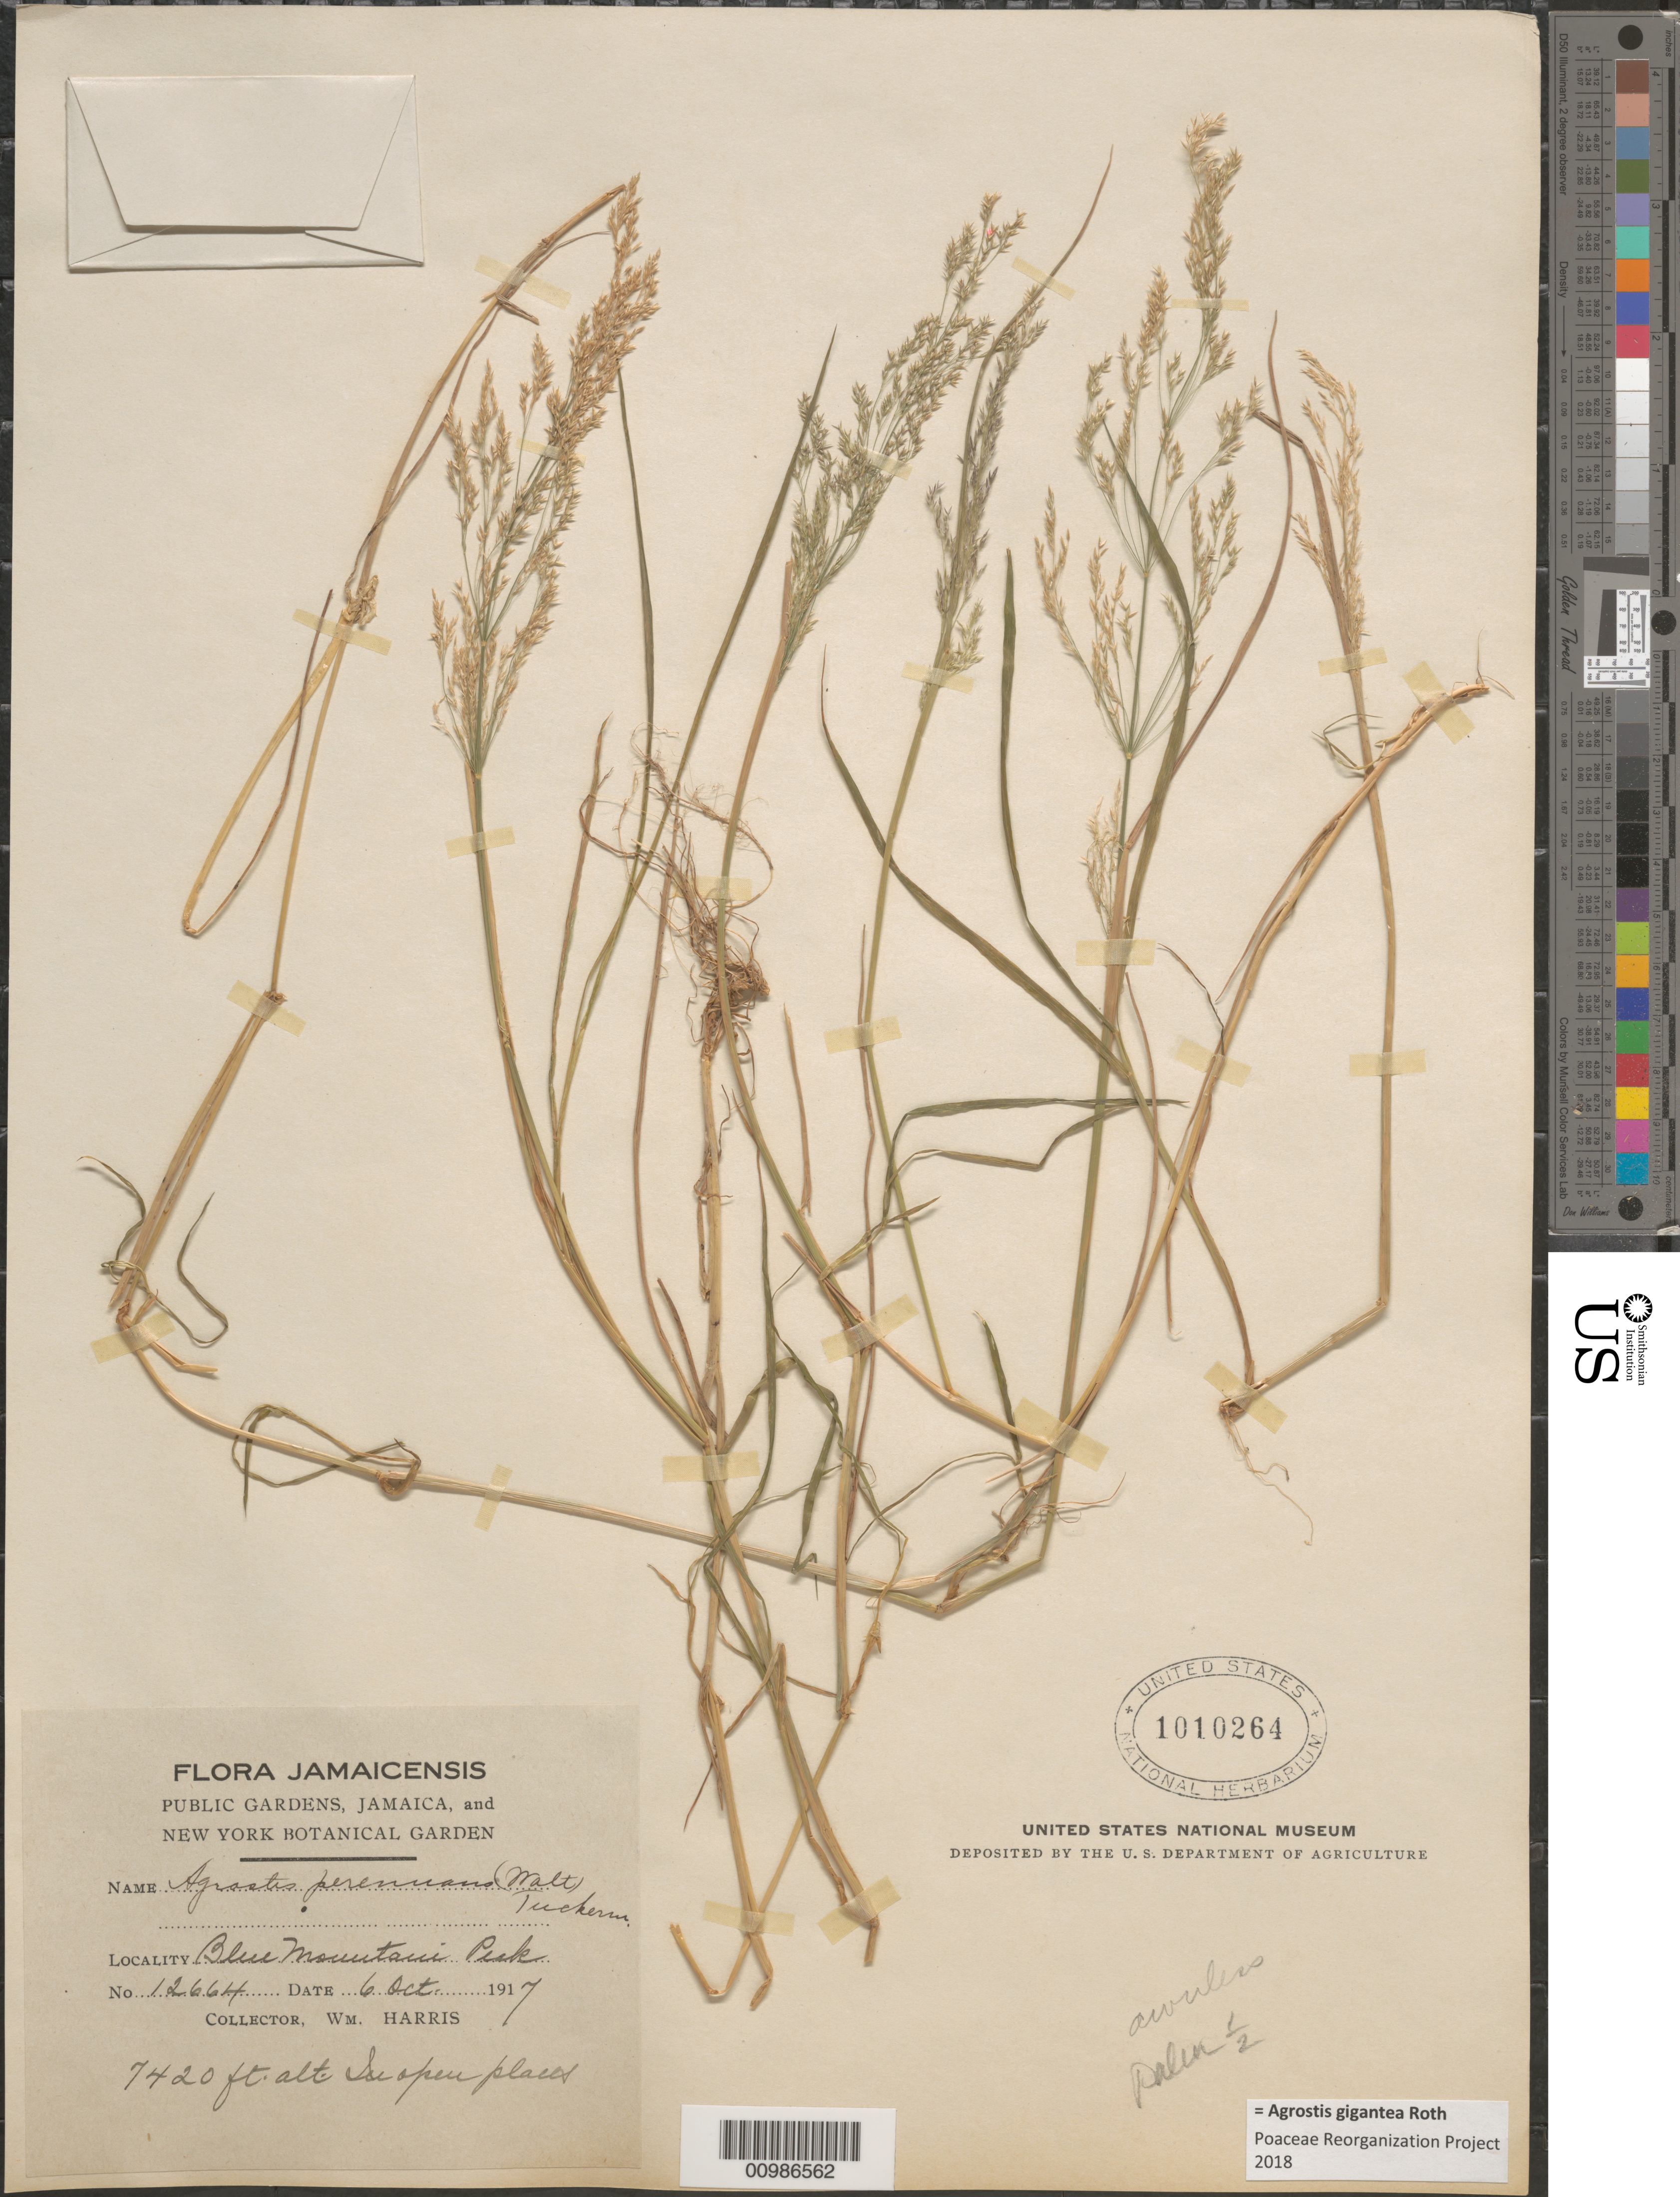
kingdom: Plantae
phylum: Tracheophyta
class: Liliopsida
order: Poales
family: Poaceae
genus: Agrostis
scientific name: Agrostis gigantea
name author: Roth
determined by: Poaceae Reorganization Project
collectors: W. H. Harris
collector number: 12664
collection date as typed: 06 Oct 1917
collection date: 1917-10-06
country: Jamaica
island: Jamaica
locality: Blue Mountain Peak.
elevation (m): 2262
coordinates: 0 N, 0 E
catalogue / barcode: US 1010264